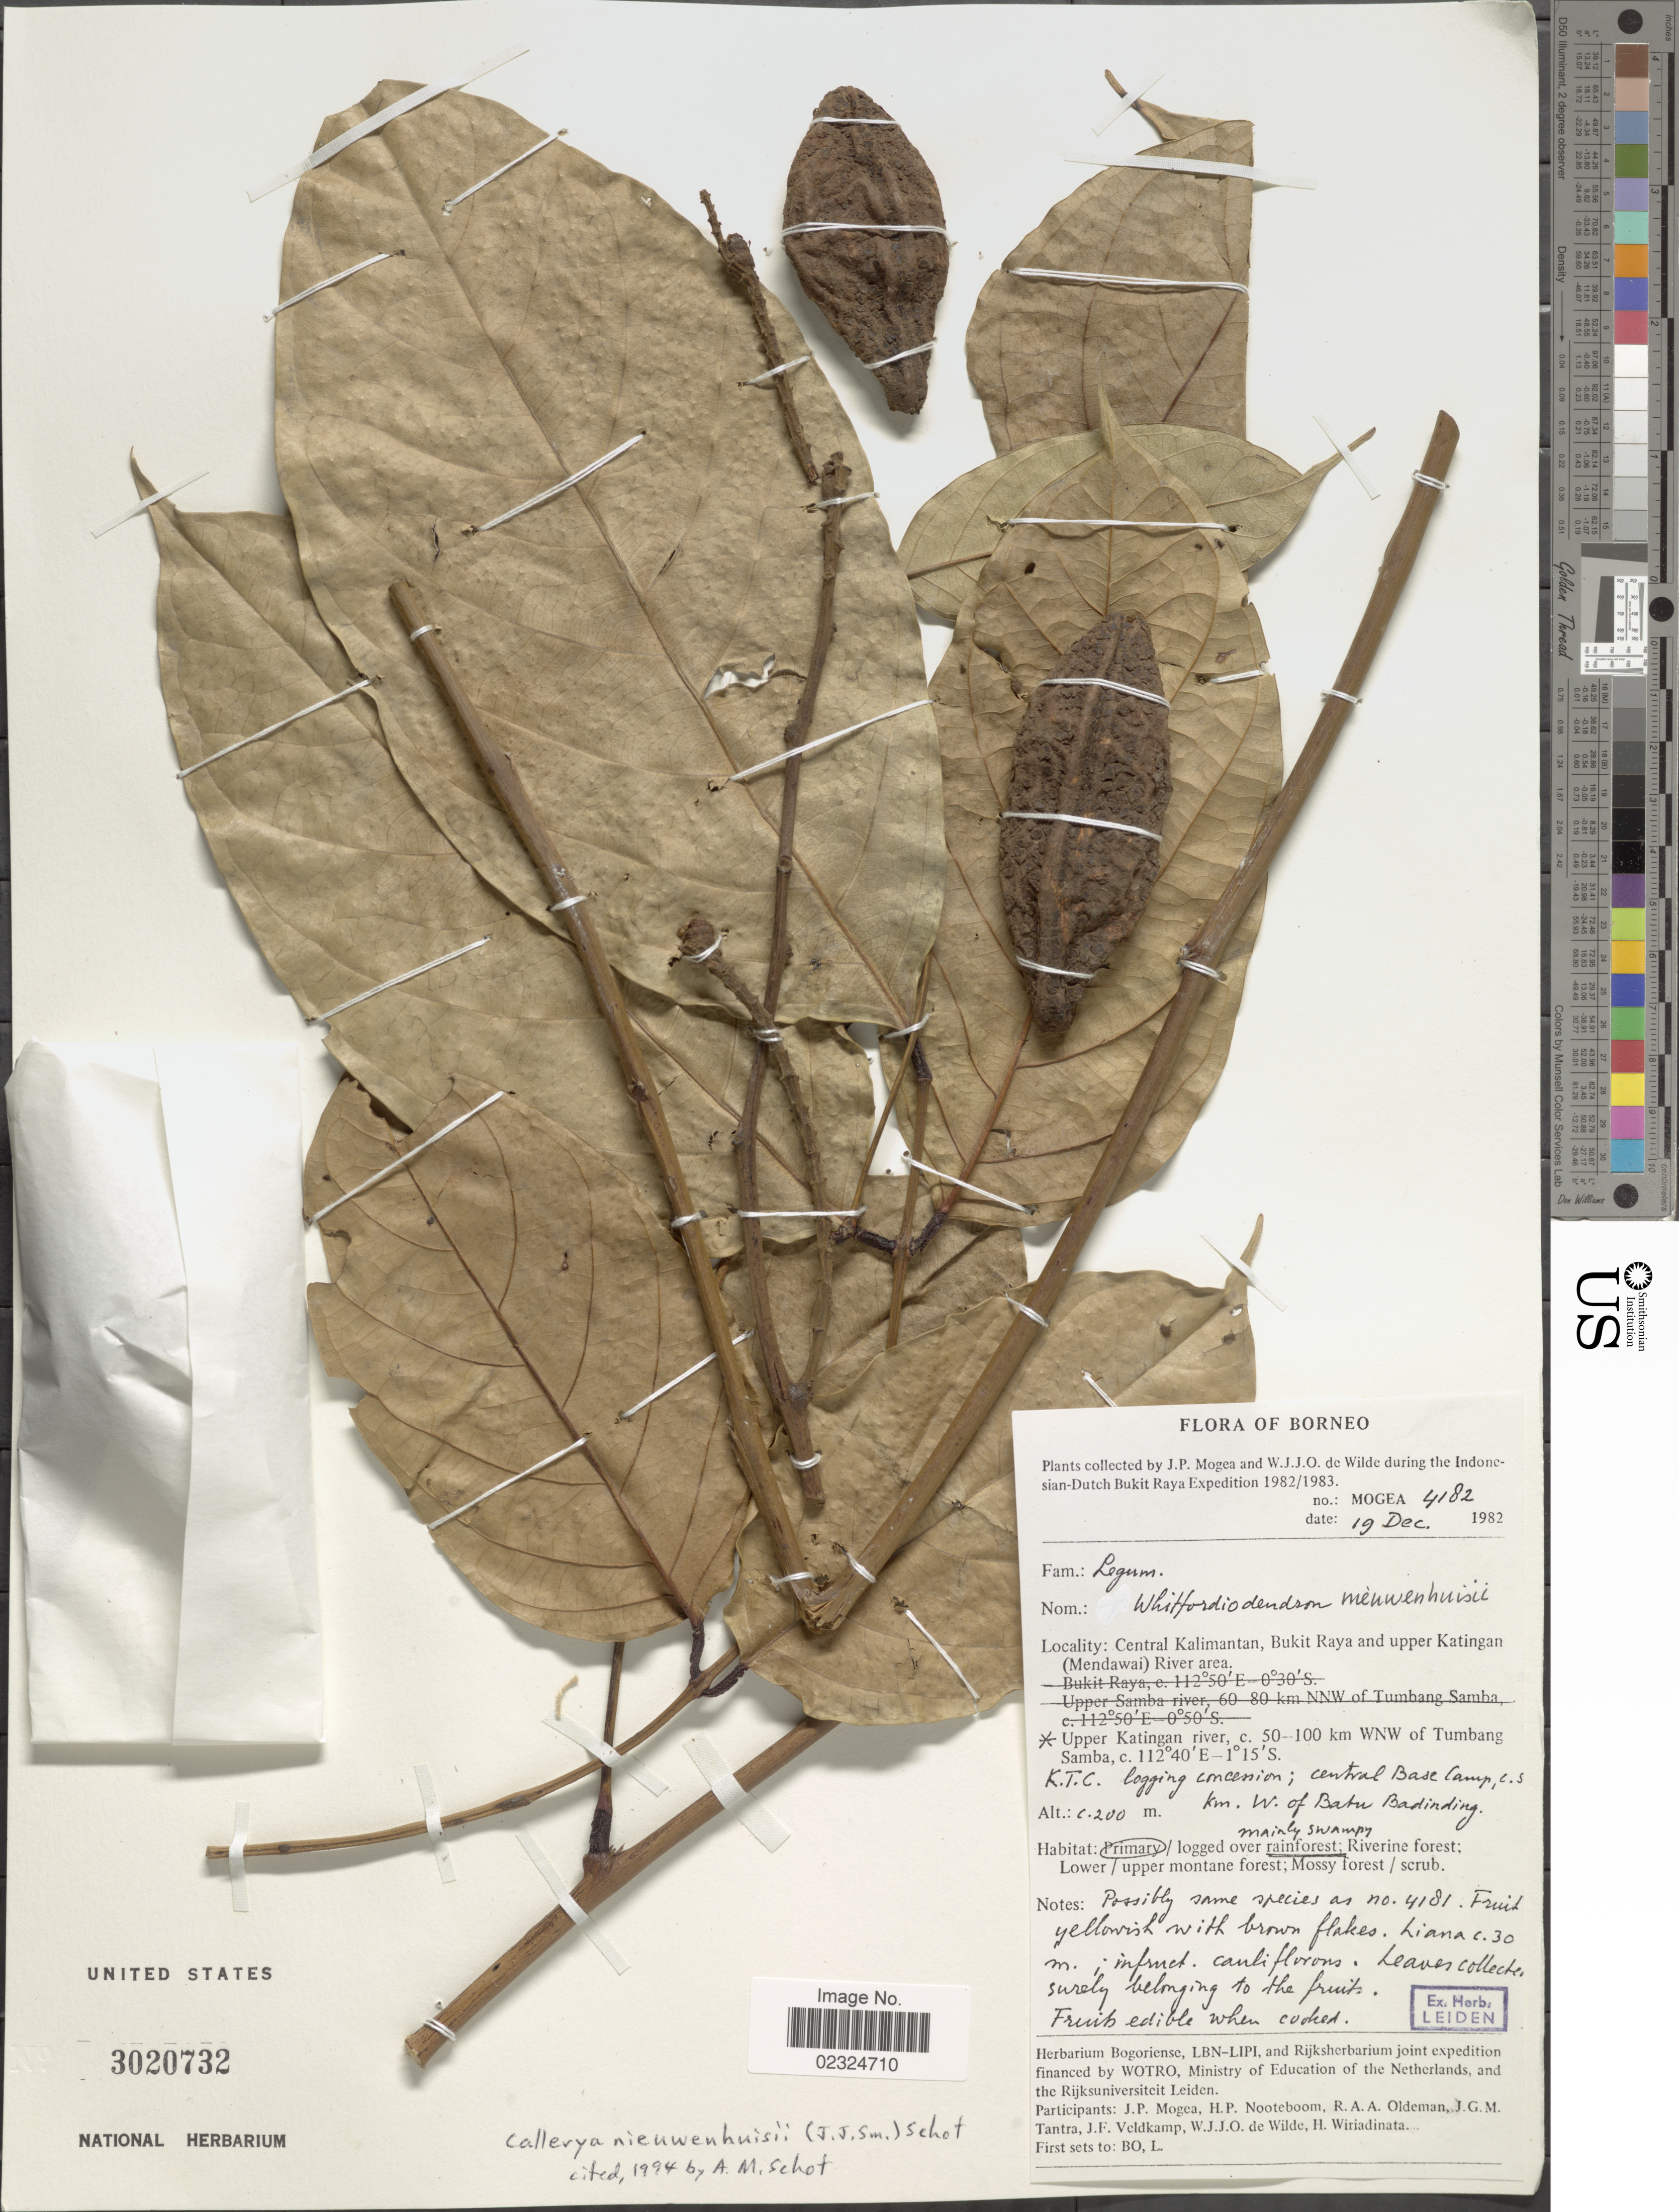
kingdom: Plantae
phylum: Tracheophyta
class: Magnoliopsida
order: Fabales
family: Fabaceae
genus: Whitfordiodendron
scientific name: Whitfordiodendron nieuwenhusii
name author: (J.J. Sm.) Dunn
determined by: Strong, Mark T., (BOT), Smithsonian Institution - National Museum of Natural History (UNITED STATES)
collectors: J. Mogea & W. J. de Wilde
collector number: Mogea 4182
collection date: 1982-12-19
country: Indonesia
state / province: Kalimantan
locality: Borneo, Central Kalimantan, Bukit Raya and upper Katingan, (Mendawai) . Upper Katignan river, c. 50-100 km WNW of Tumbang Samba. KTC, logging concession; Central Base Camp, c. 5 km W of Batu Badinding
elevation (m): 200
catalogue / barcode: US 3020732